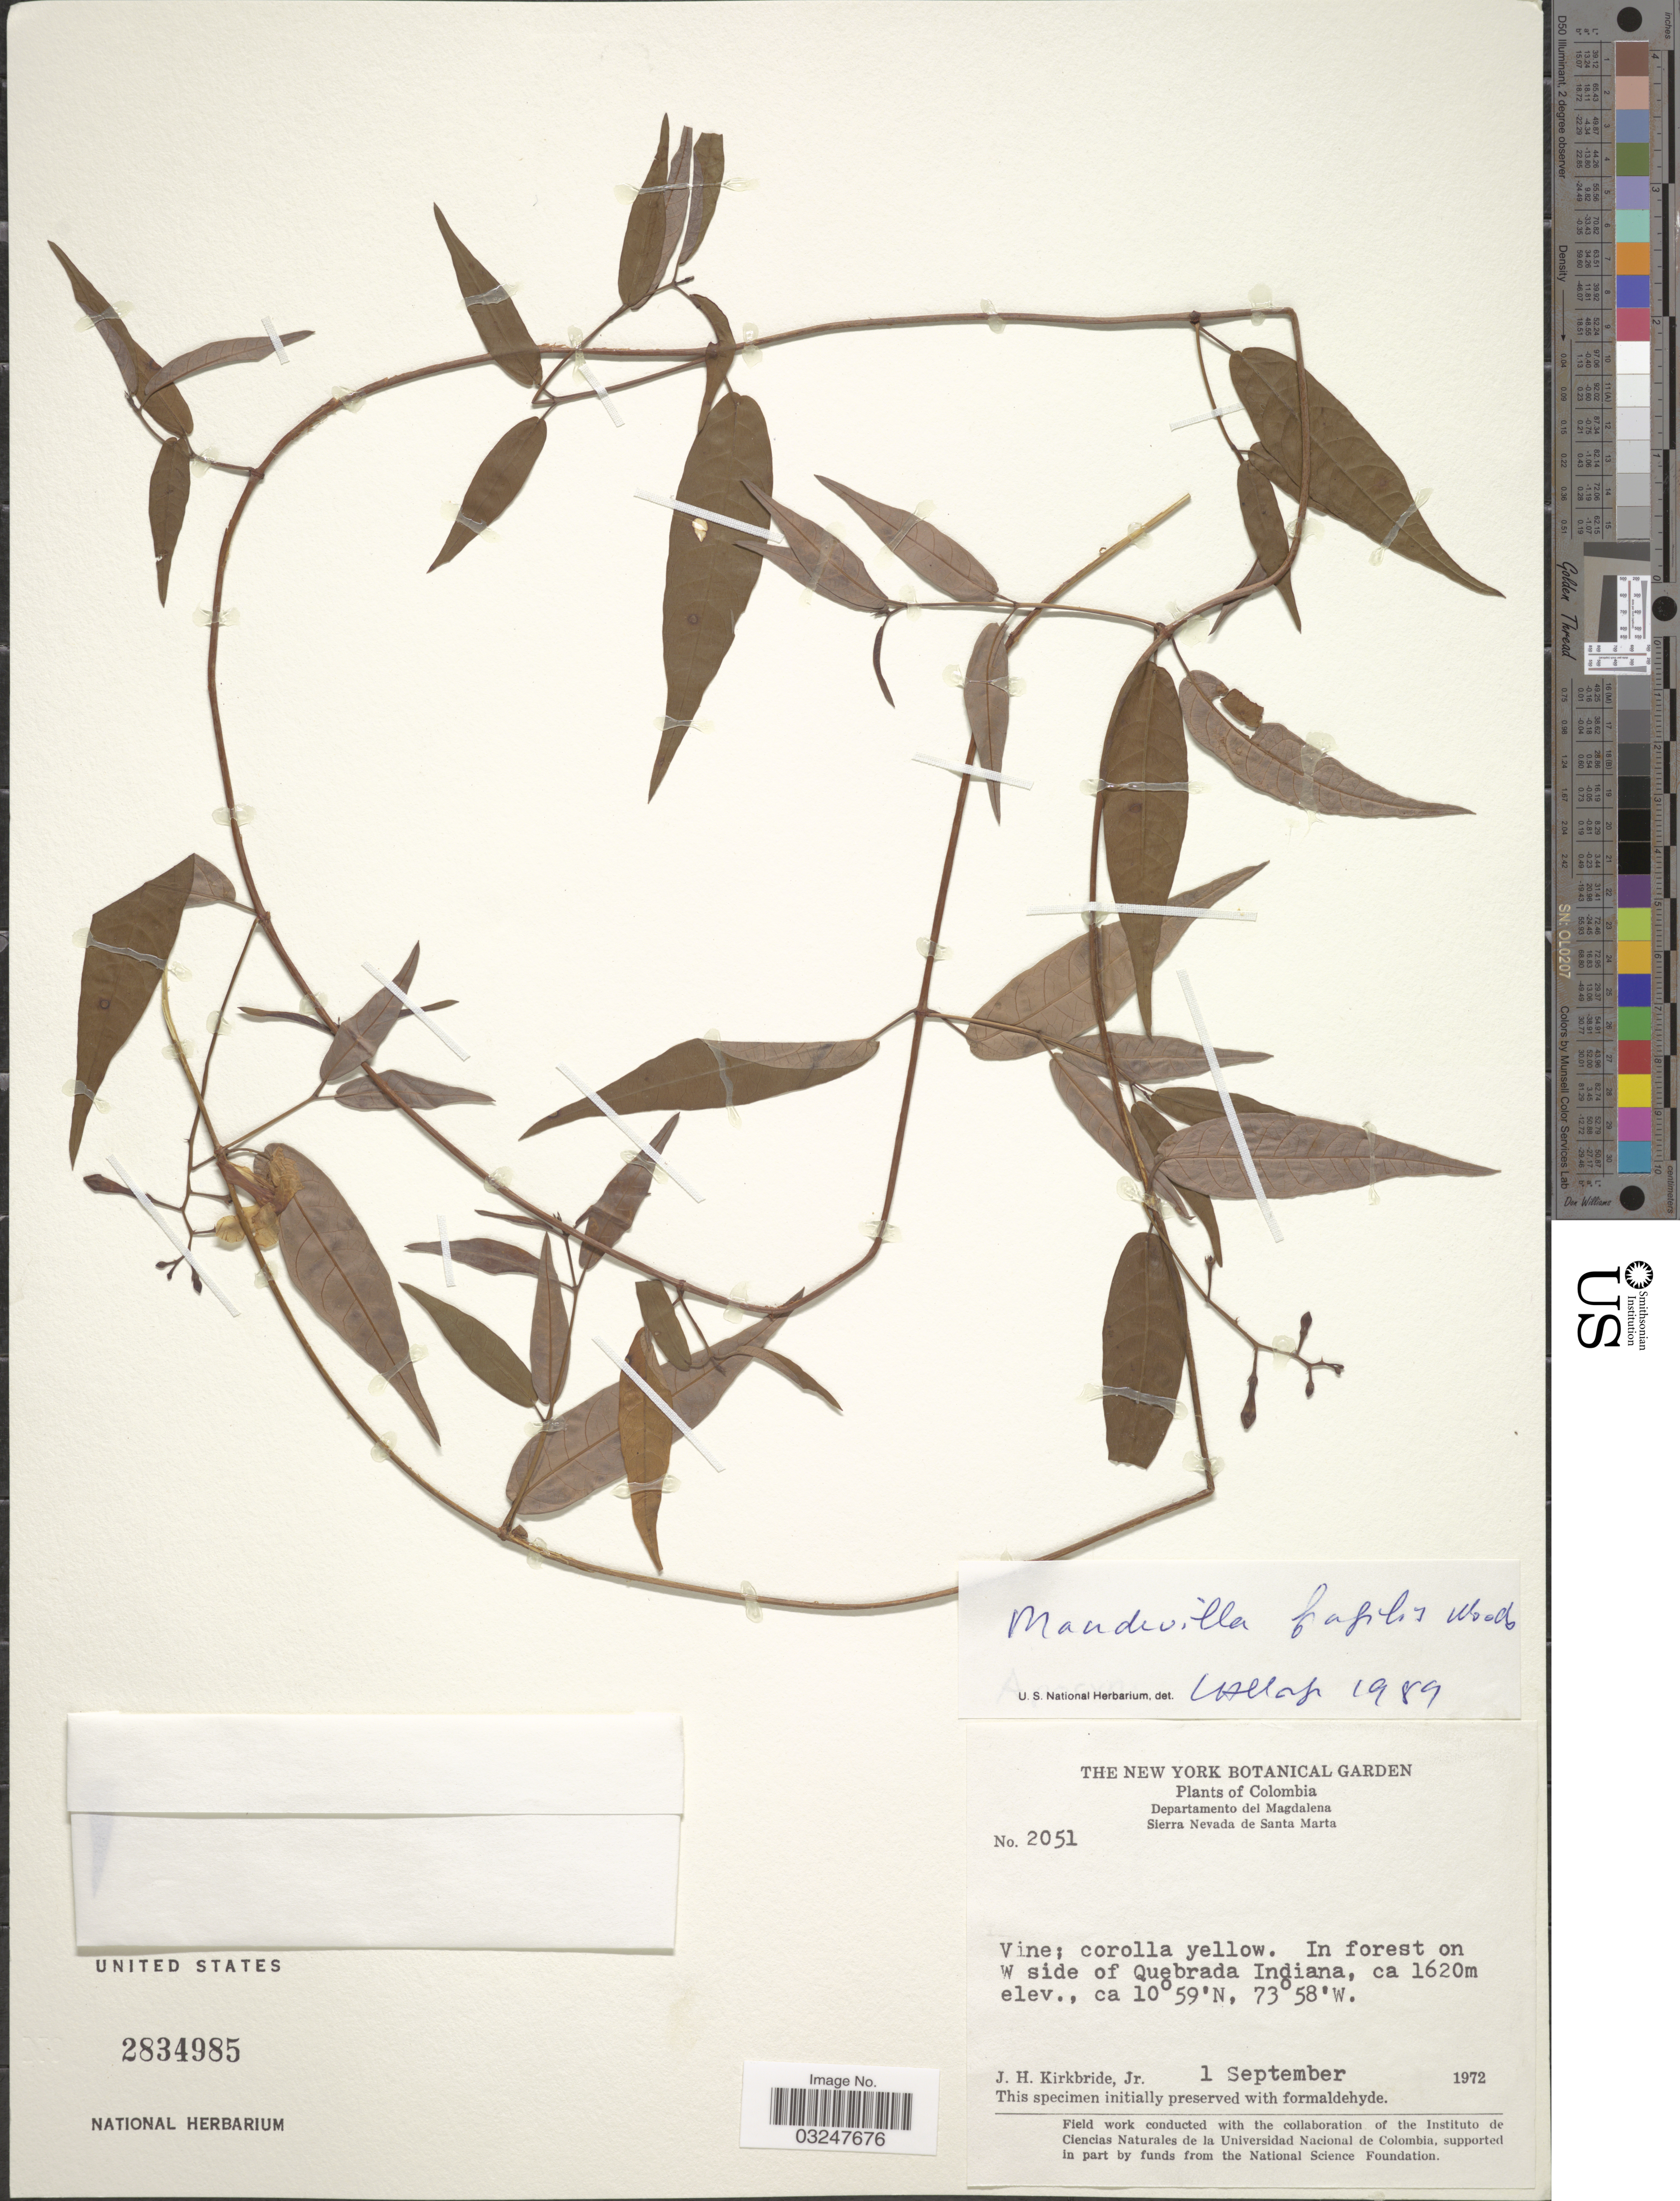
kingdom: Plantae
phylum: Tracheophyta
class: Magnoliopsida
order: Gentianales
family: Apocynaceae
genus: Mandevilla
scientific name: Mandevilla fragilis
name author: Woodson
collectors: J. H. Kirkbride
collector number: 2051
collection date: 1972-09-01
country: Colombia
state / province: Magdalena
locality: Departamento del Magdalena, Sierra Nevada de Santa Marta, In forest on W side of Quebrada Indiana.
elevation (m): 1620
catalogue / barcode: US 2834985